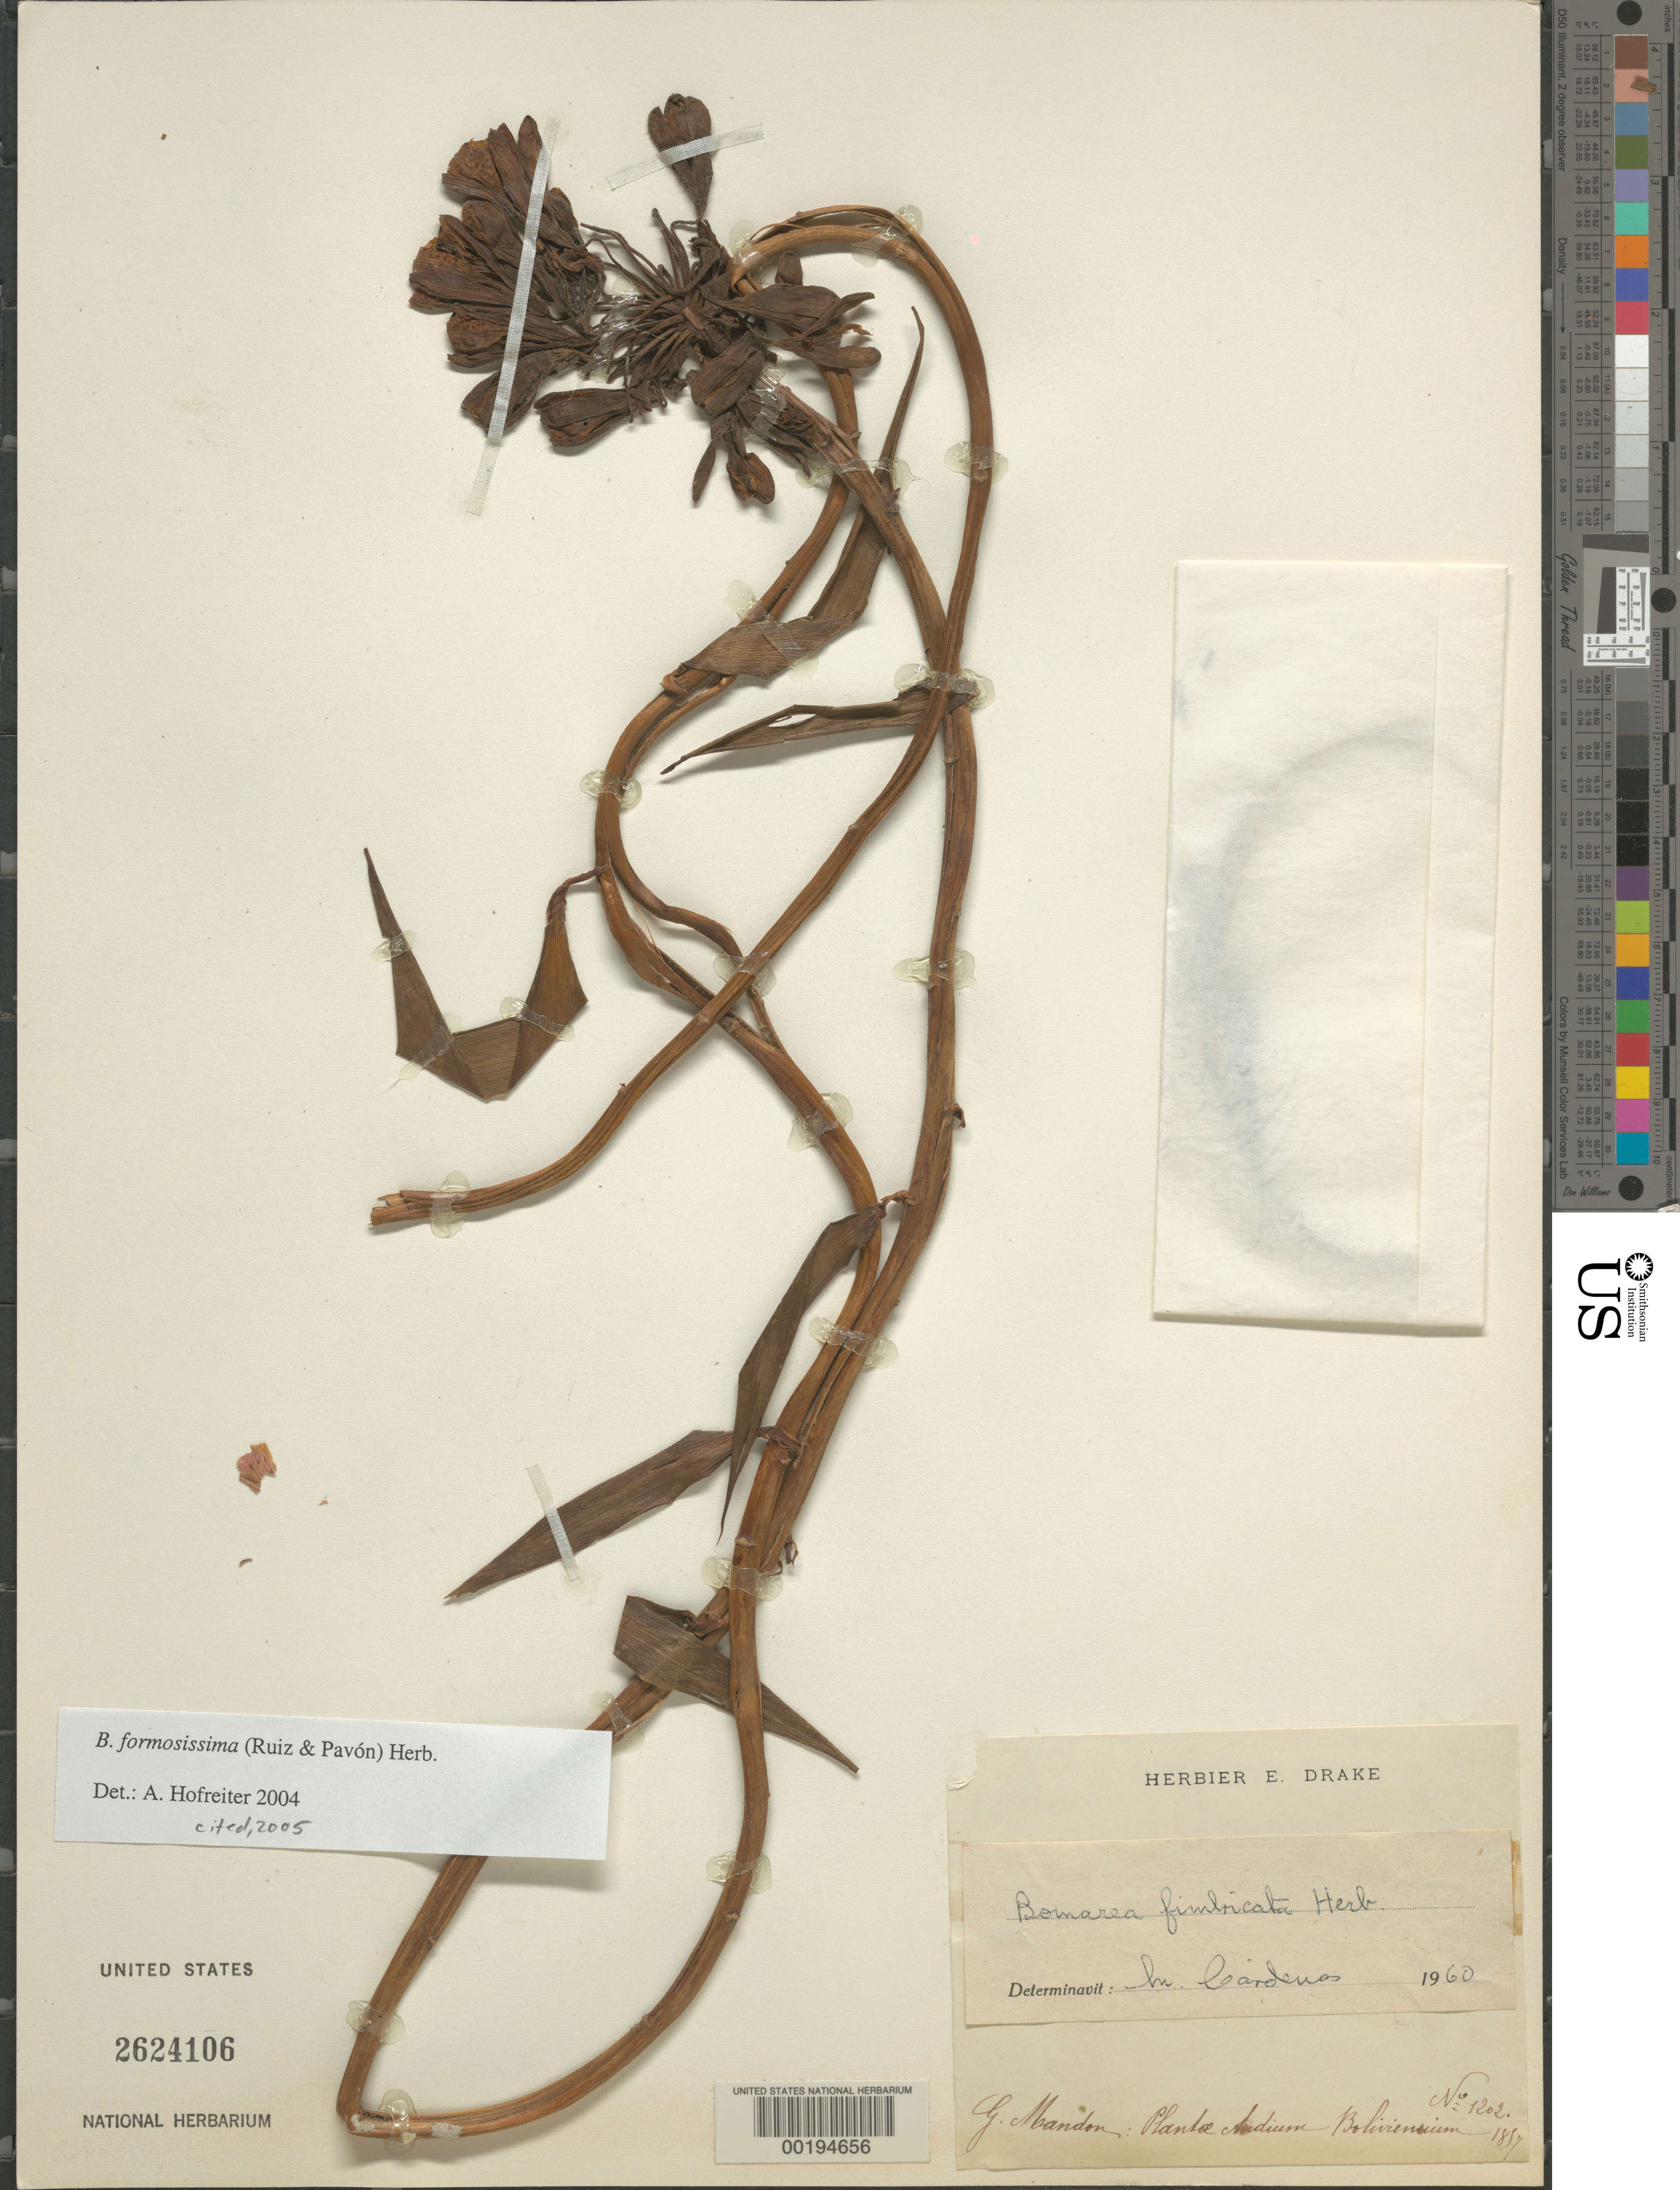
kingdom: Plantae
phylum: Tracheophyta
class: Liliopsida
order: Liliales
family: Alstroemeriaceae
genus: Bomarea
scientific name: Bomarea formosissima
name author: (Ruiz & Pav.) Herb.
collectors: G. Mandon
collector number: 1202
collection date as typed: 1857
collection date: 1857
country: Bolivia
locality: Mapiri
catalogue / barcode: US 2624106